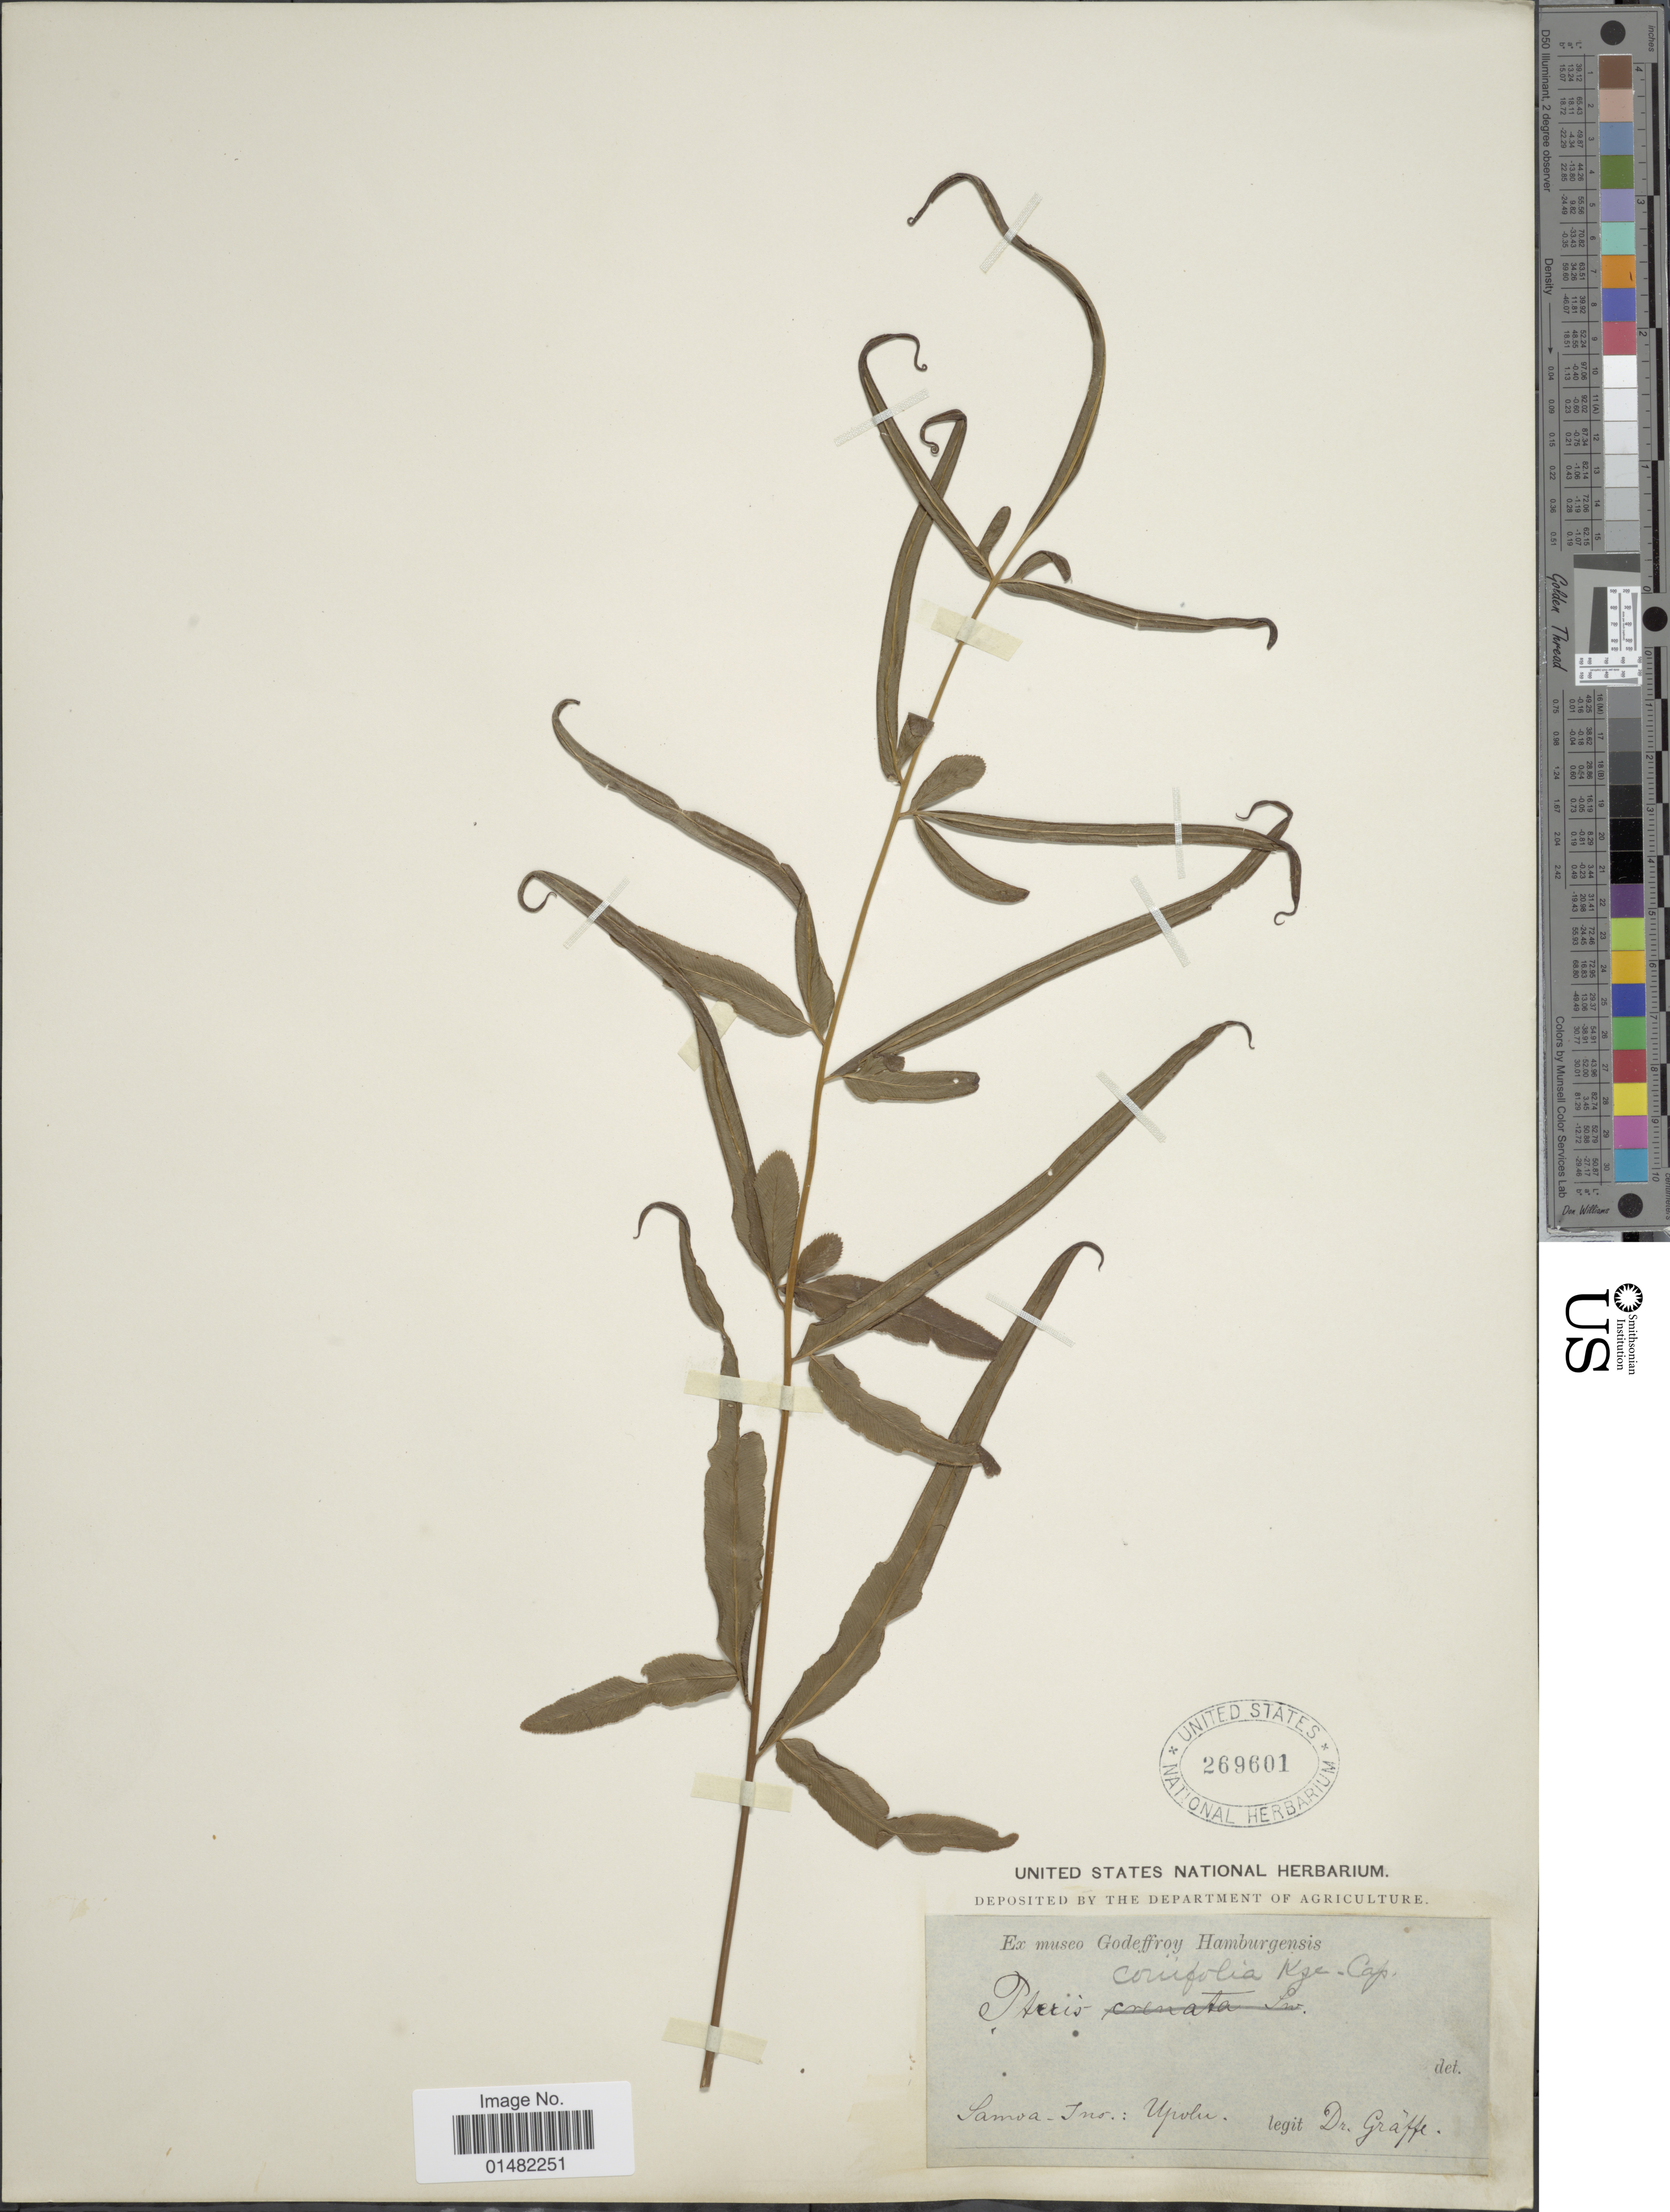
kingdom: Plantae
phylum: Tracheophyta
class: Polypodiopsida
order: Polypodiales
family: Pteridaceae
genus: Pteris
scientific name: Pteris ensiformis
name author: Burm. f.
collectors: Graffe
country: Samoa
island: Upolu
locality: Samoa-Ins.: Upolu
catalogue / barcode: US 269601